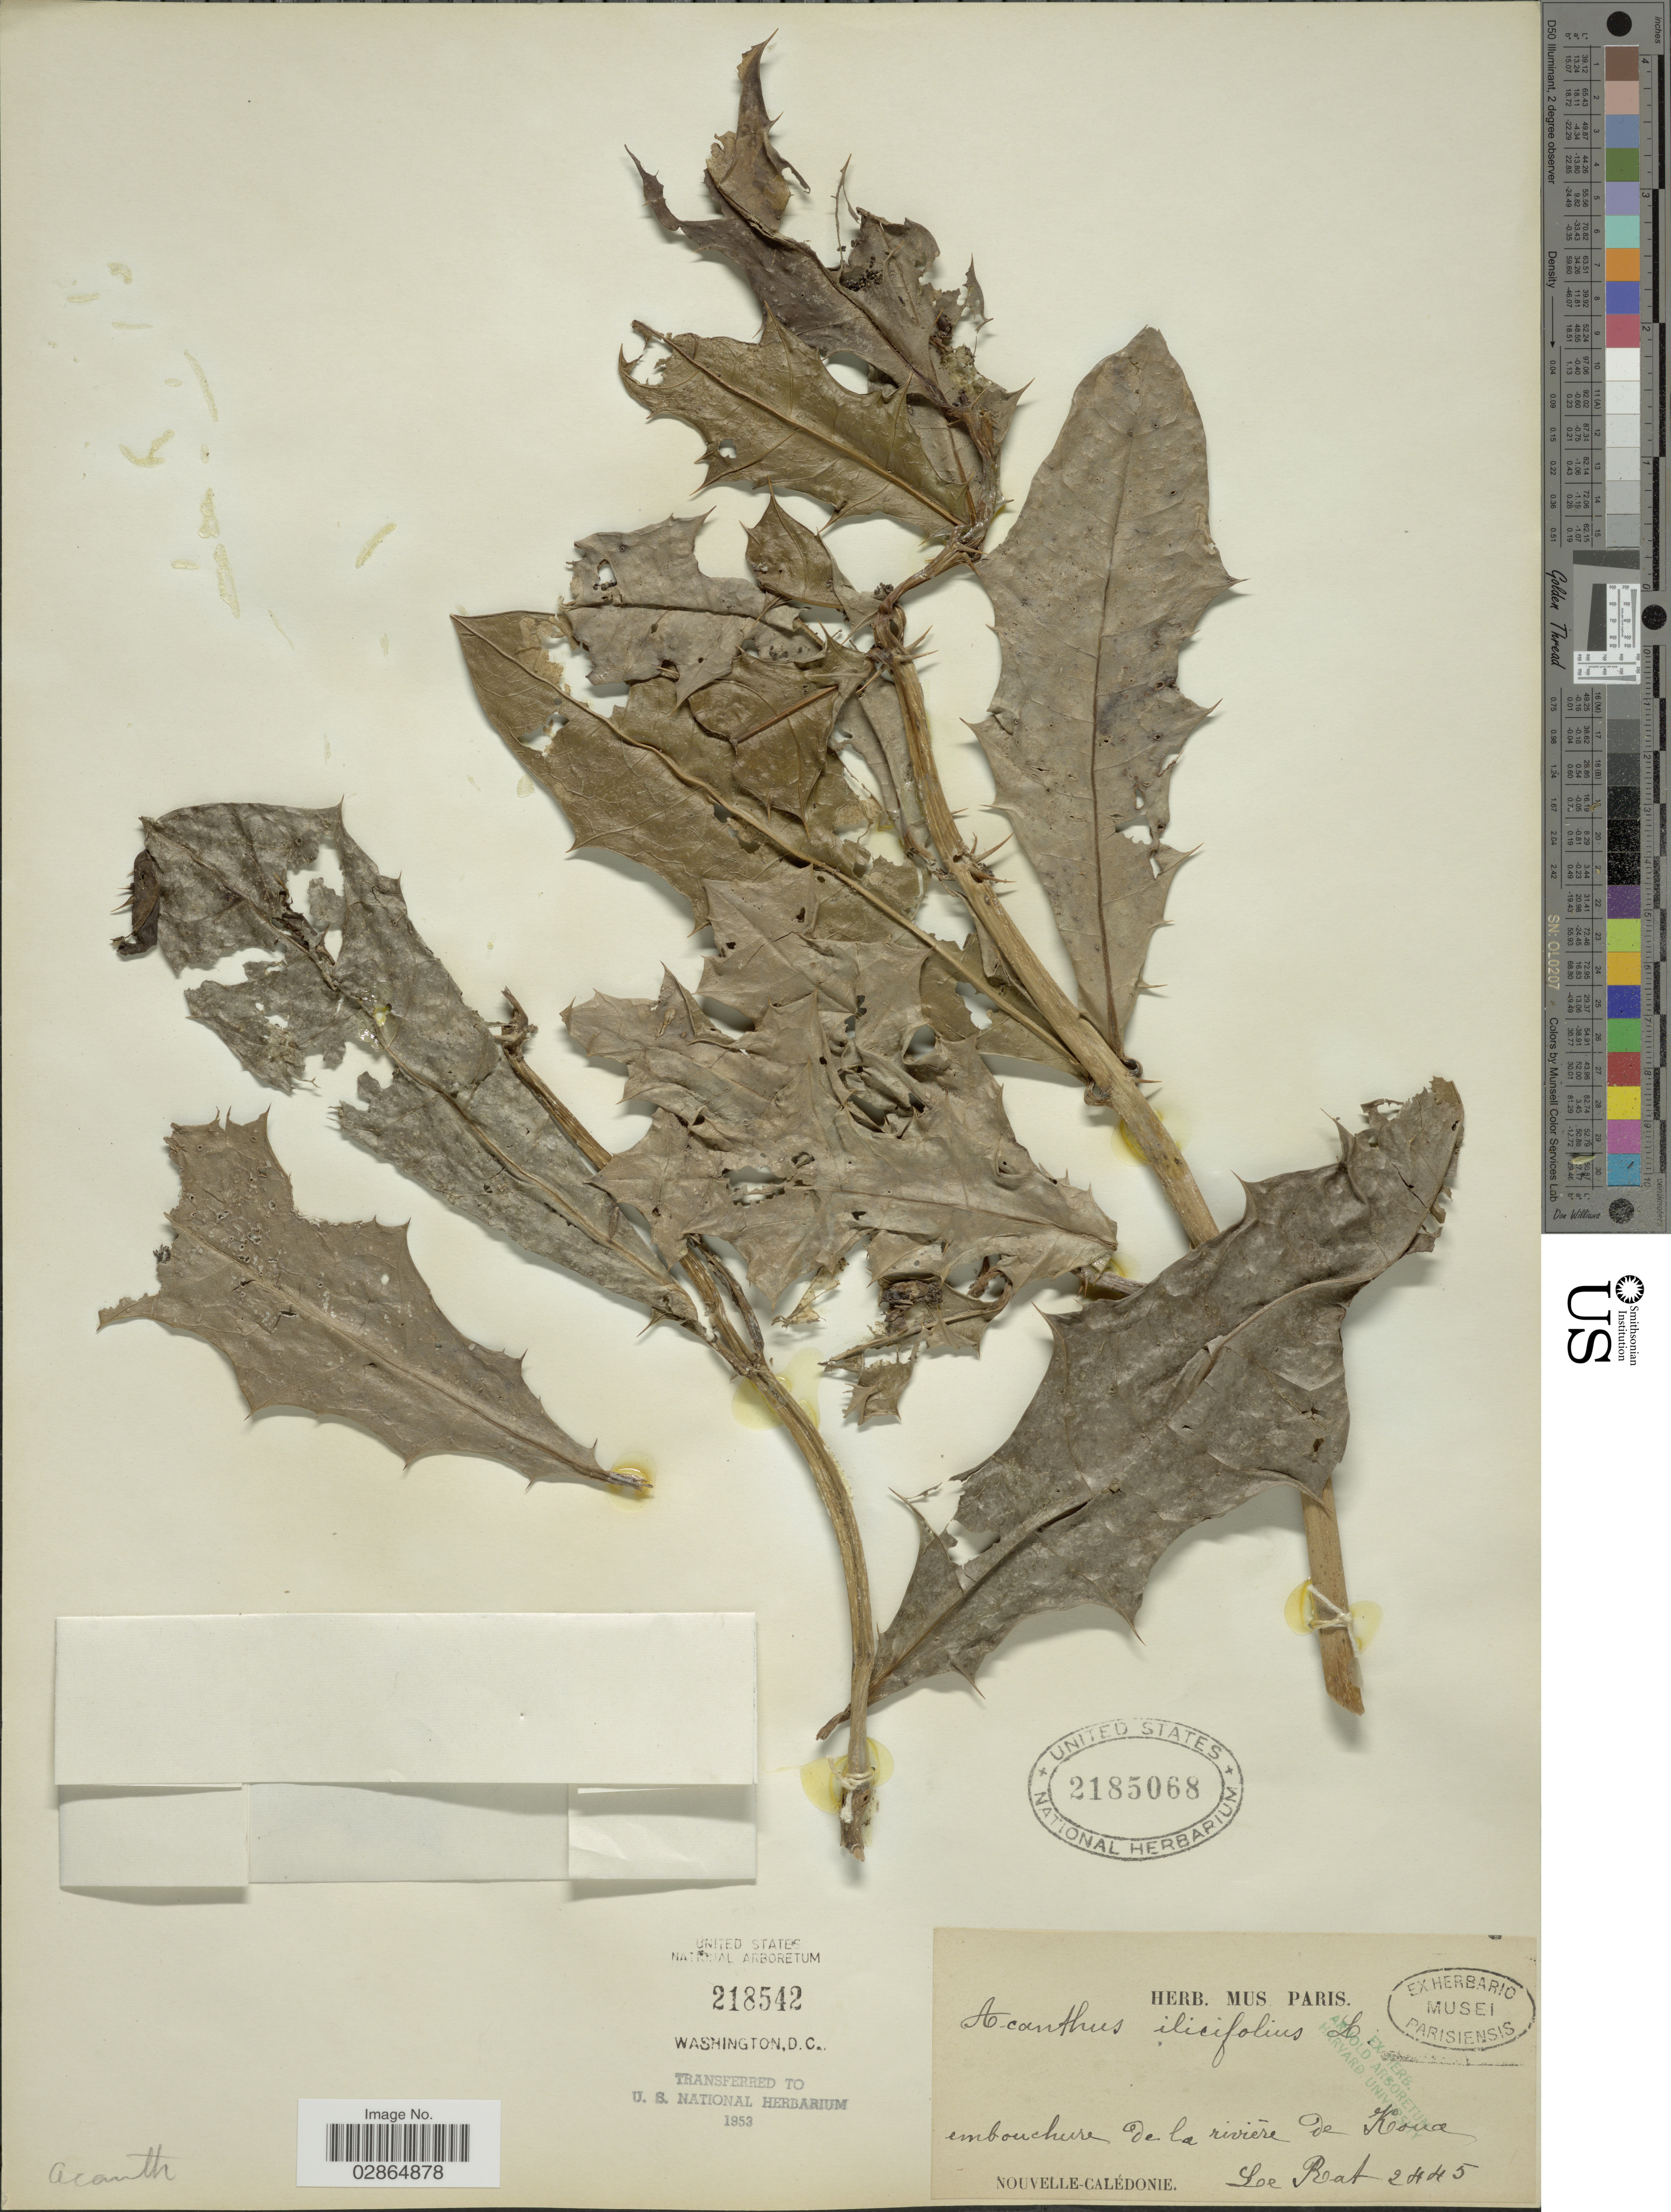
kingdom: Plantae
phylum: Tracheophyta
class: Magnoliopsida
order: Lamiales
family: Acanthaceae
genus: Acanthus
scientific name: Acanthus ilicifolius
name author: L.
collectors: -. Le Rat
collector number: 2445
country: New Caledonia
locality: Embouchure de la rivière de Koua, Nouvelle-Calédonie.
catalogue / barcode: US 2185068